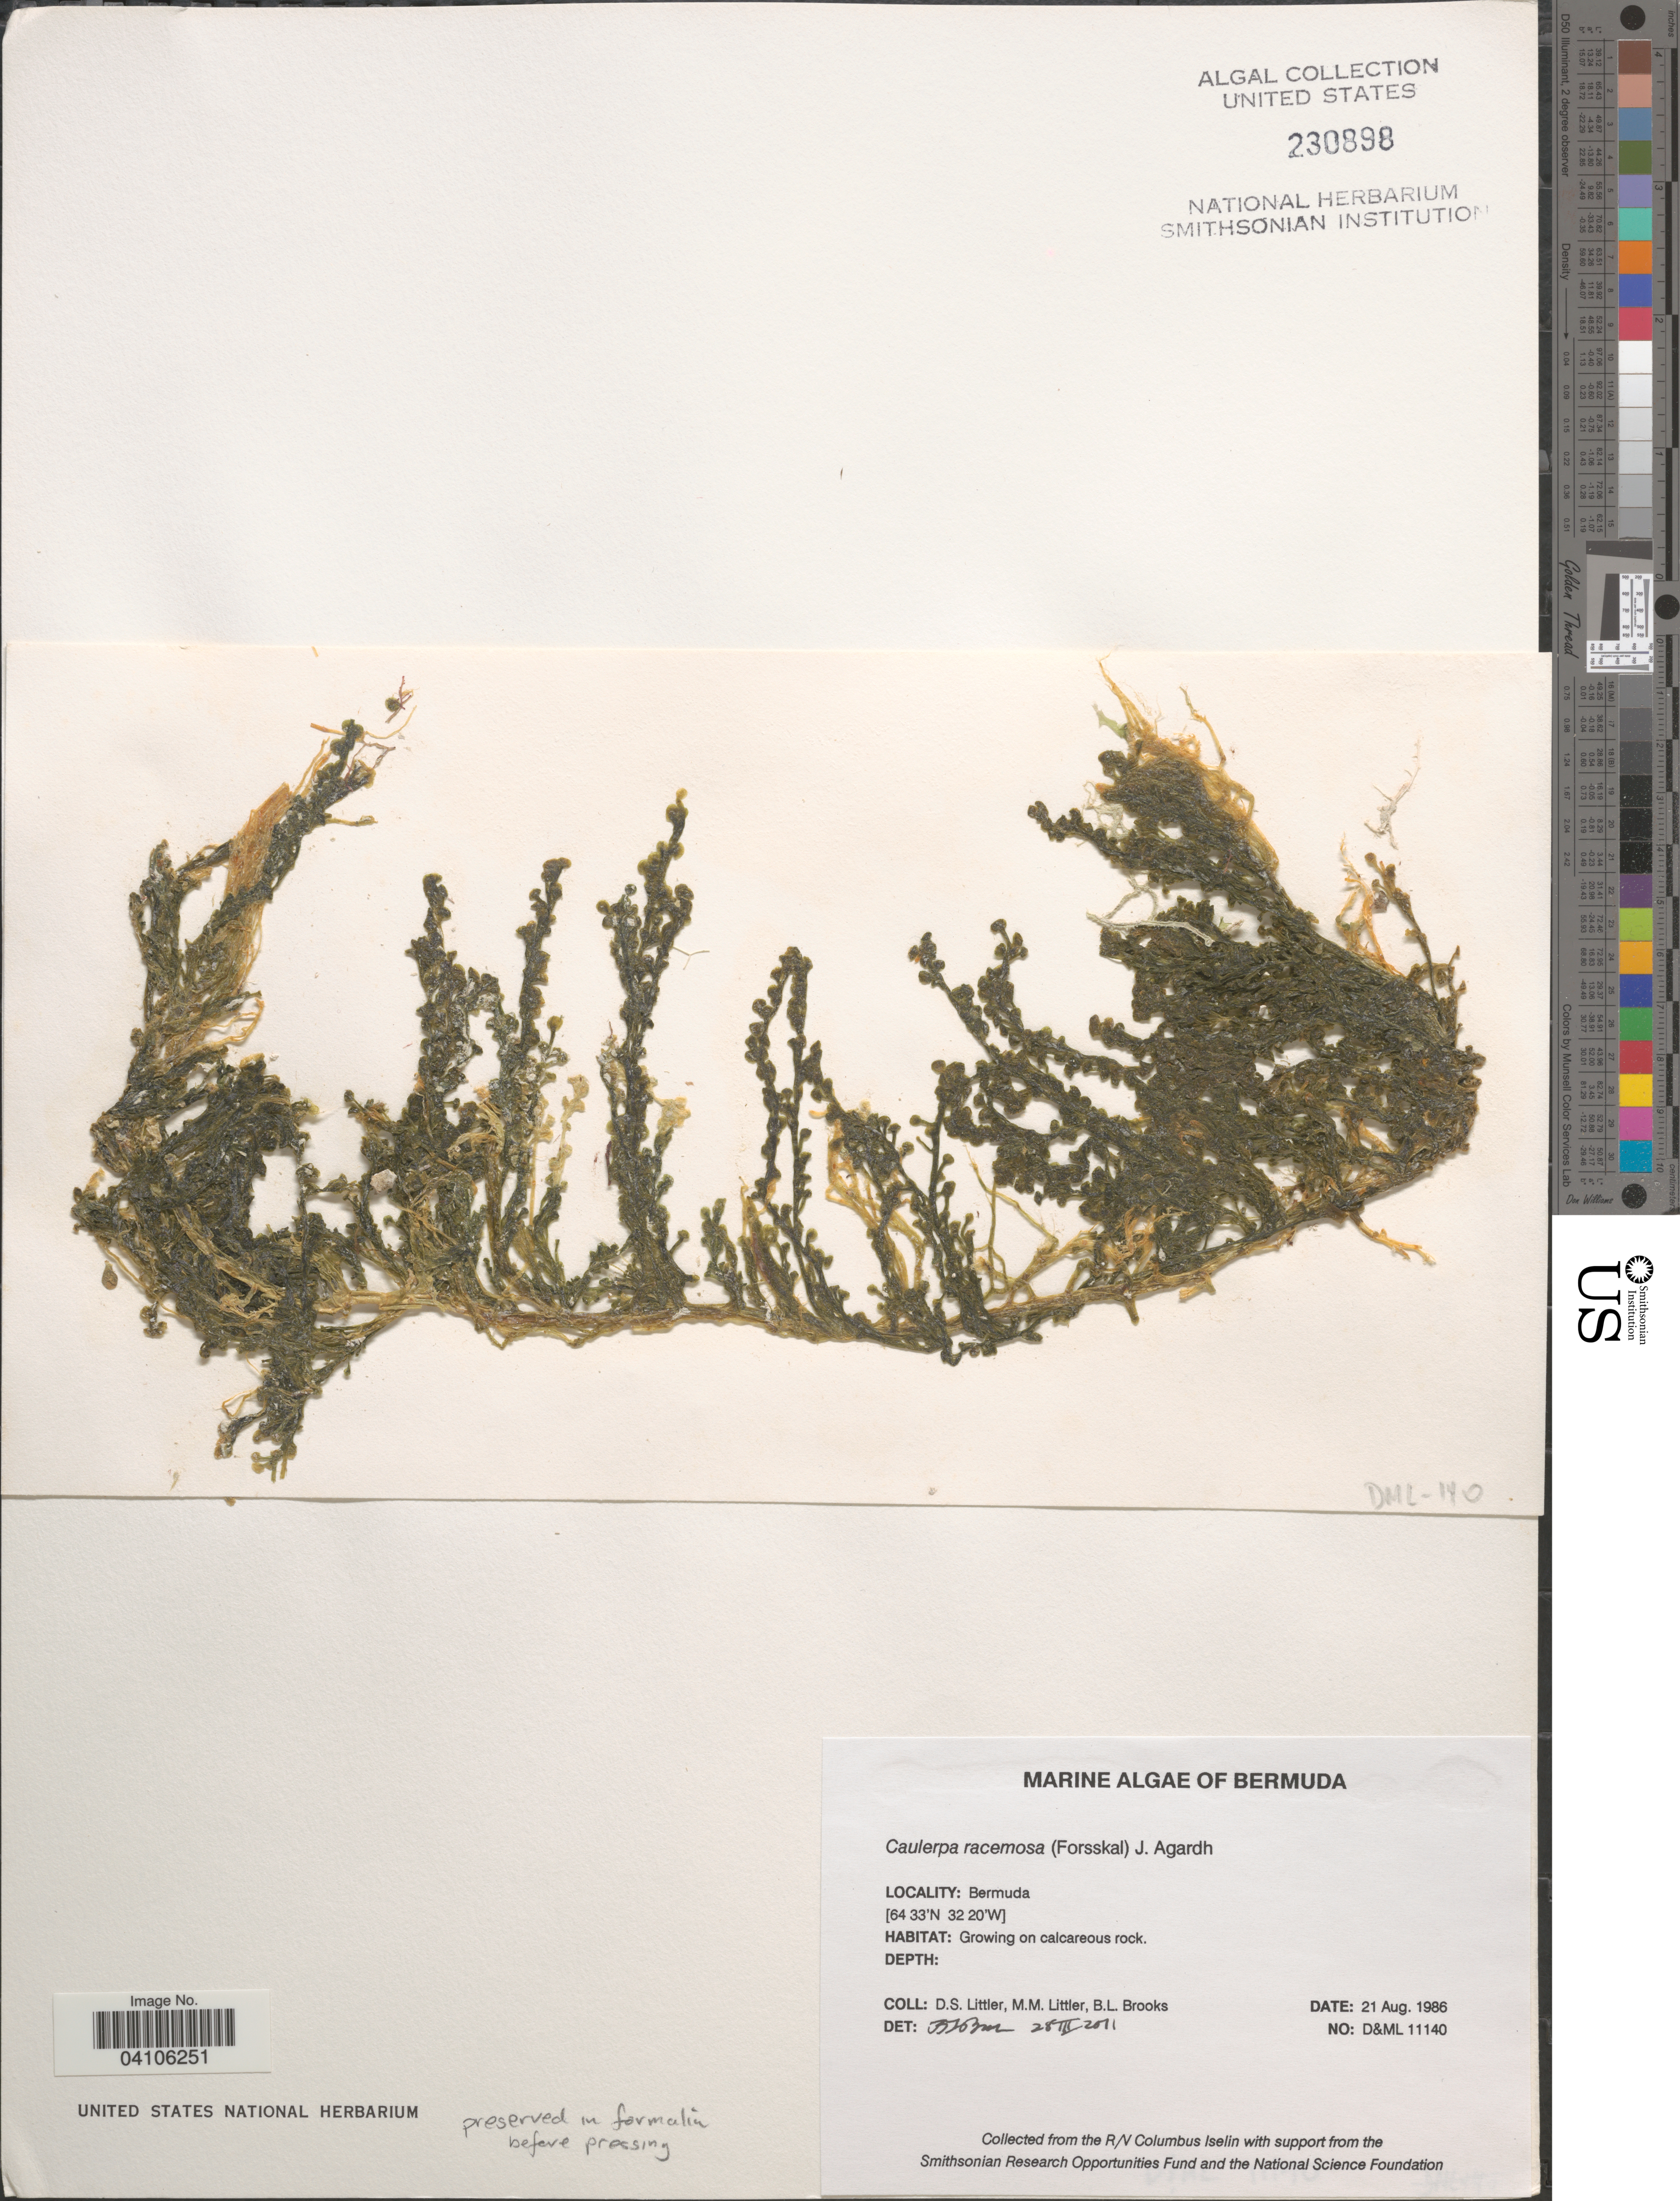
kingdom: Plantae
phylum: Chlorophyta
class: Ulvophyceae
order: Bryopsidales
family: Caulerpaceae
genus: Caulerpa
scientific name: Caulerpa racemosa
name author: (Forssk.) J. Agardh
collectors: D. S. Littler & B. Brooks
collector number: D&ML11140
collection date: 1986-08-21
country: Bermuda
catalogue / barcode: US 230898